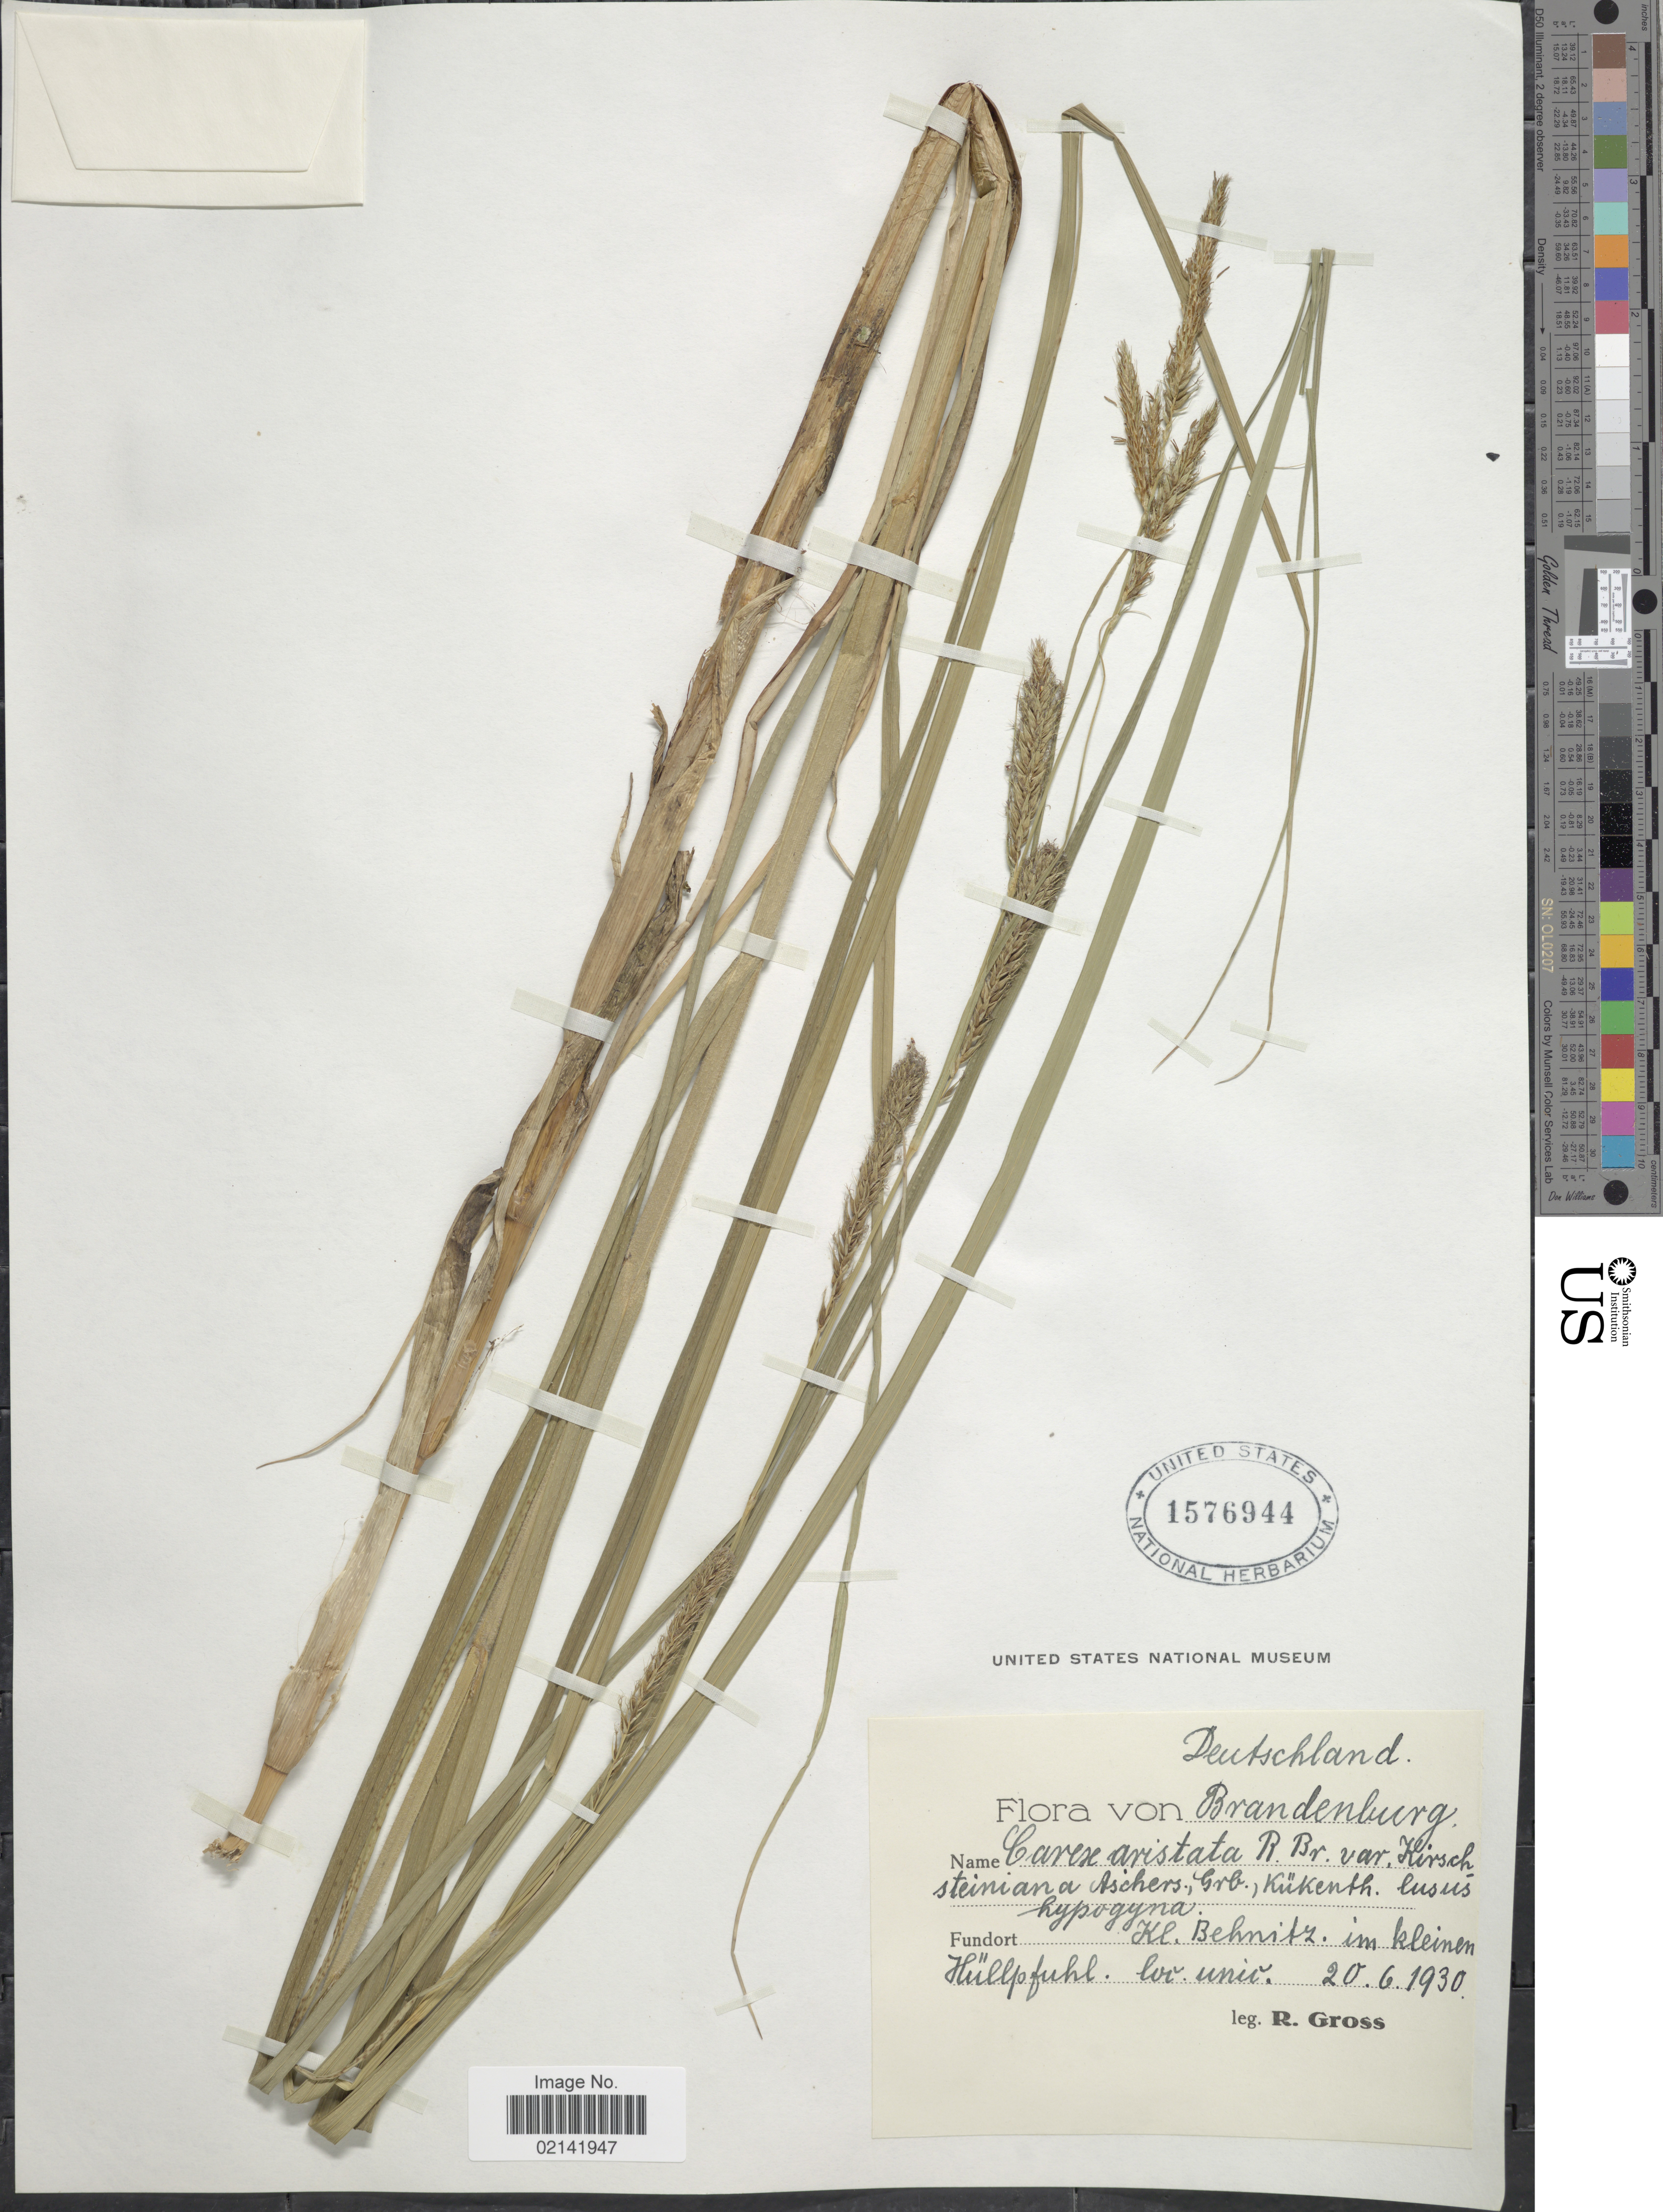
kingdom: Plantae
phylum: Tracheophyta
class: Liliopsida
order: Poales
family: Cyperaceae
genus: Carex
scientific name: Carex atherodes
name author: Spreng.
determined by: Strong, Mark T., (BOT), Smithsonian Institution - National Museum of Natural History (UNITED STATES)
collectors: R. Gross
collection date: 1930-06-20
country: Germany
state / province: Brandenburg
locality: Deutschland. Kl. Behnitz. im kleinen Hullpfuhl. loc. unio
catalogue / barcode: US 1476944